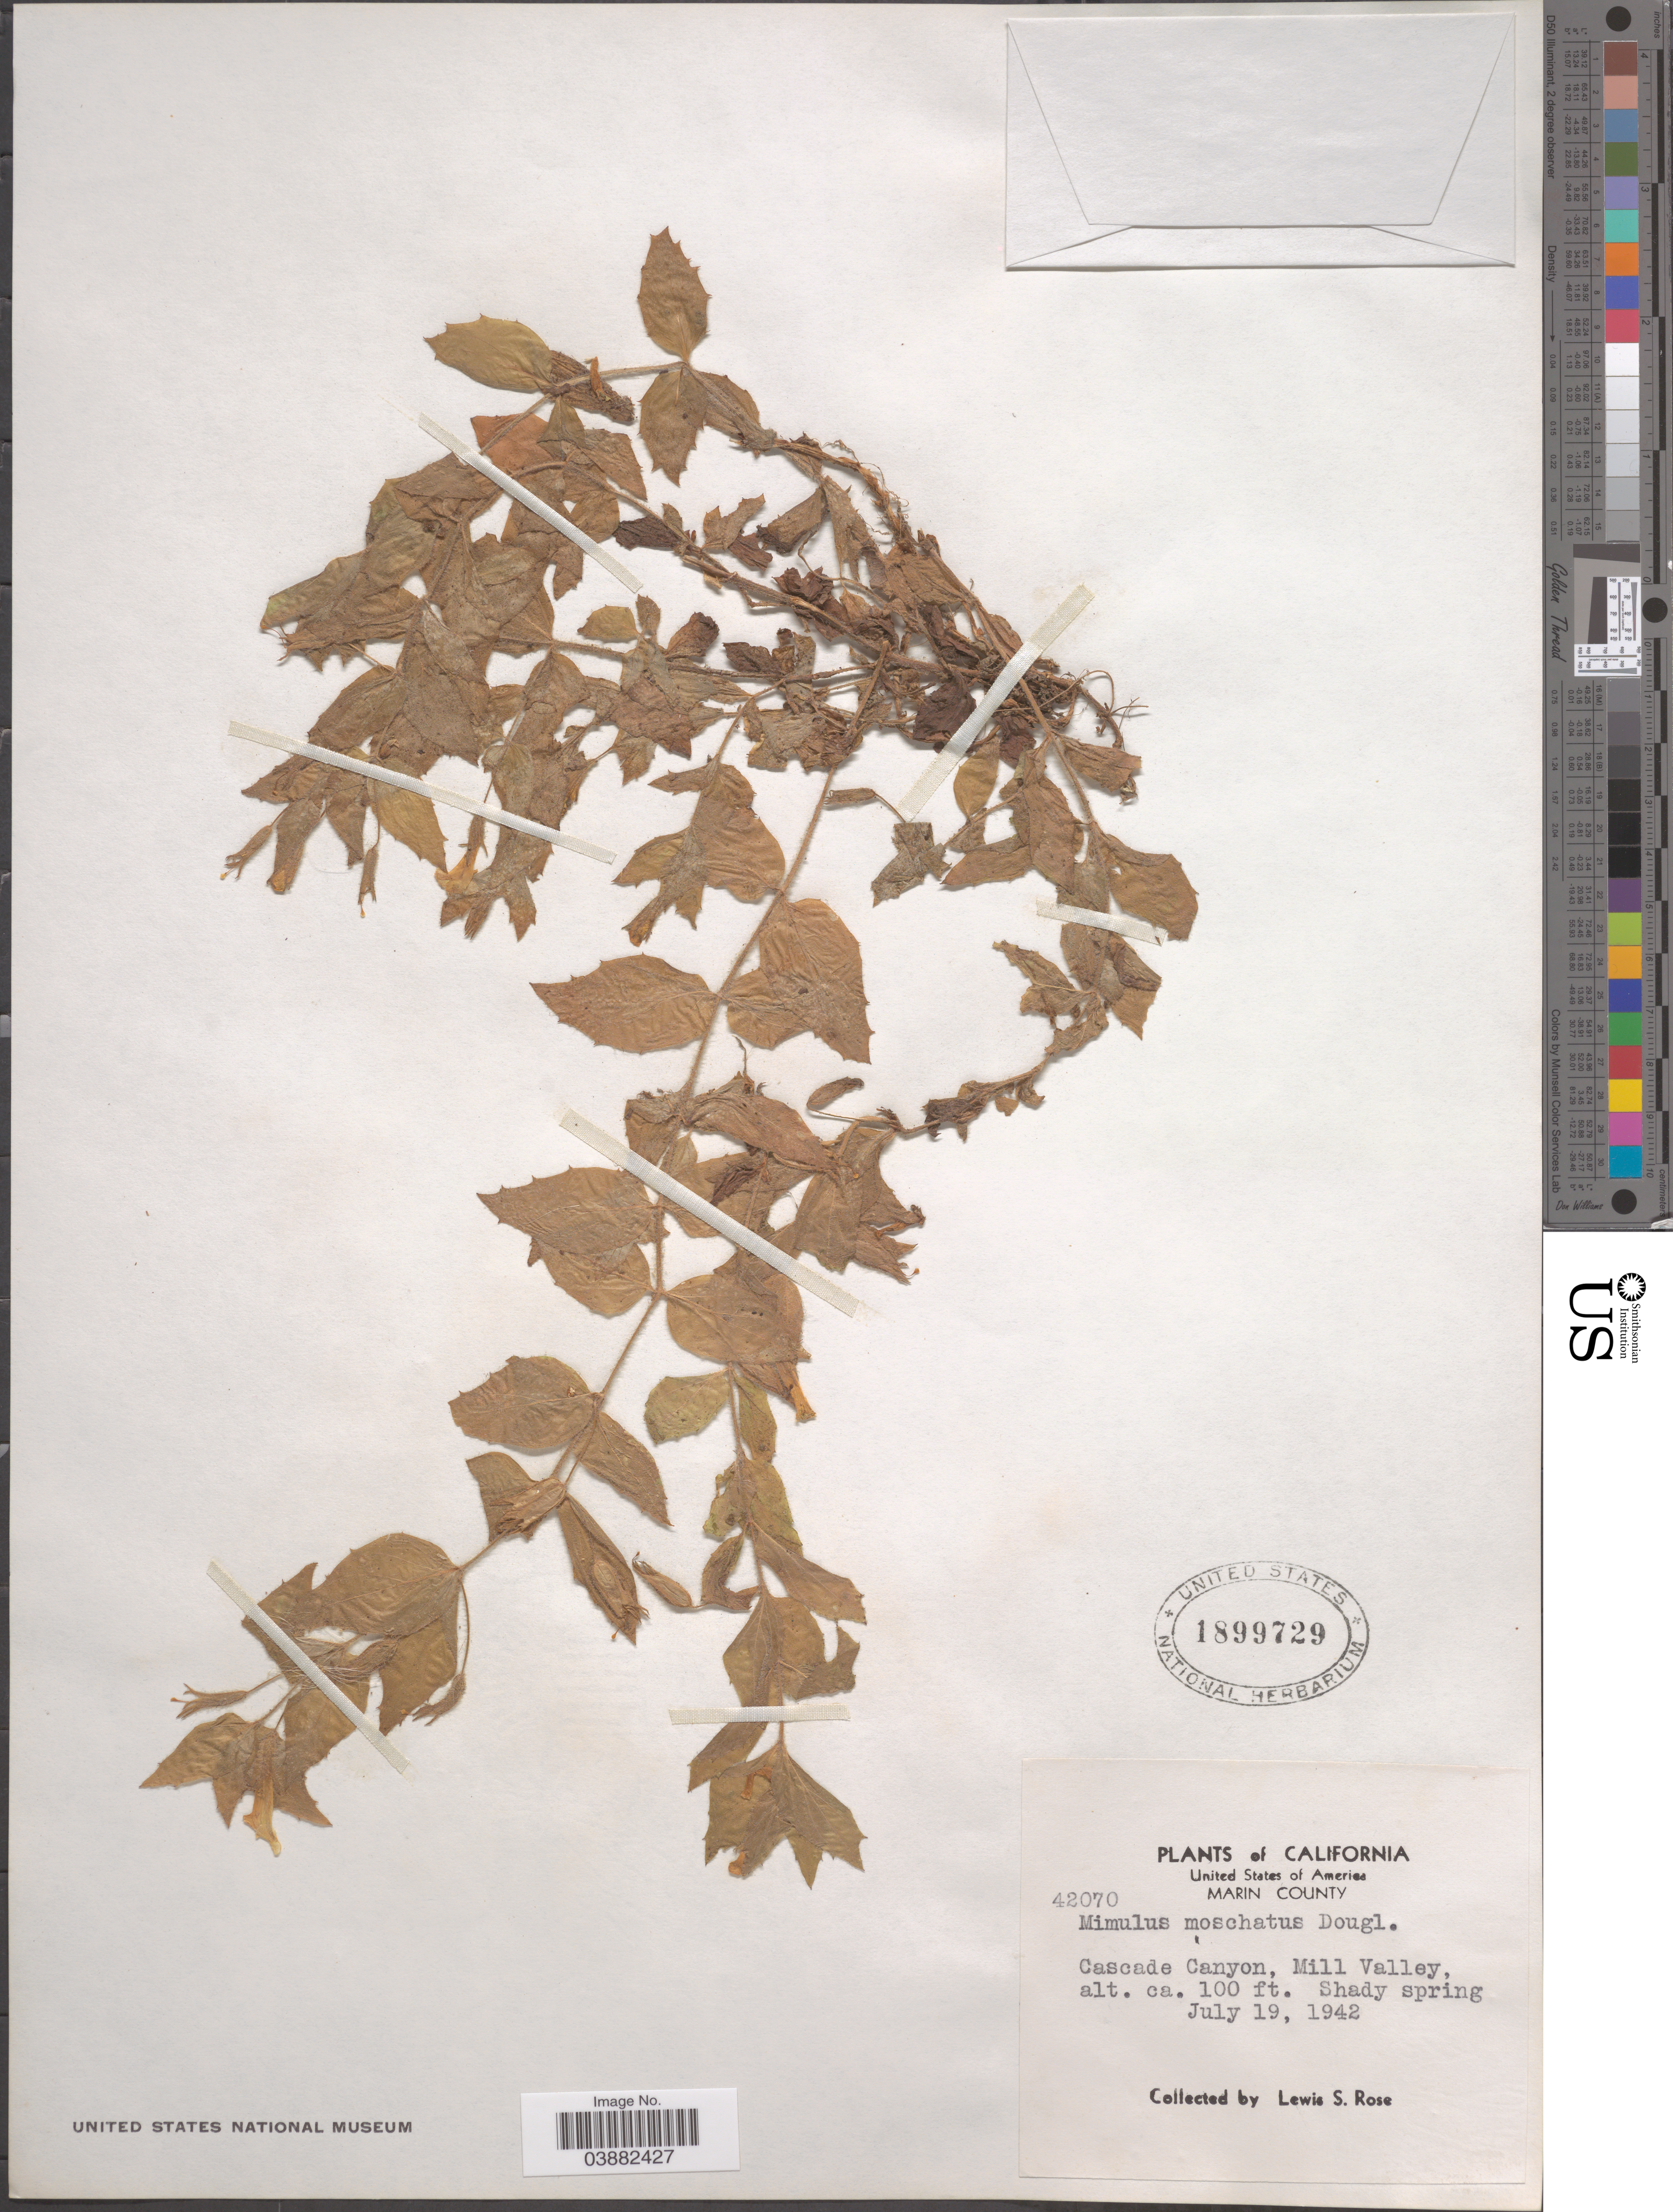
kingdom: Plantae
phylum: Tracheophyta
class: Magnoliopsida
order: Lamiales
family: Phrymaceae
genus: Mimulus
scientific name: Mimulus moschatus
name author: Douglas ex Lindl.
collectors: L. S. Rose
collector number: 42070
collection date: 1942-07-19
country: United States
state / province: California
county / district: Marin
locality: Marin County. Cascade Canyon, Mill Valley.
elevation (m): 30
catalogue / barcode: US 1899729